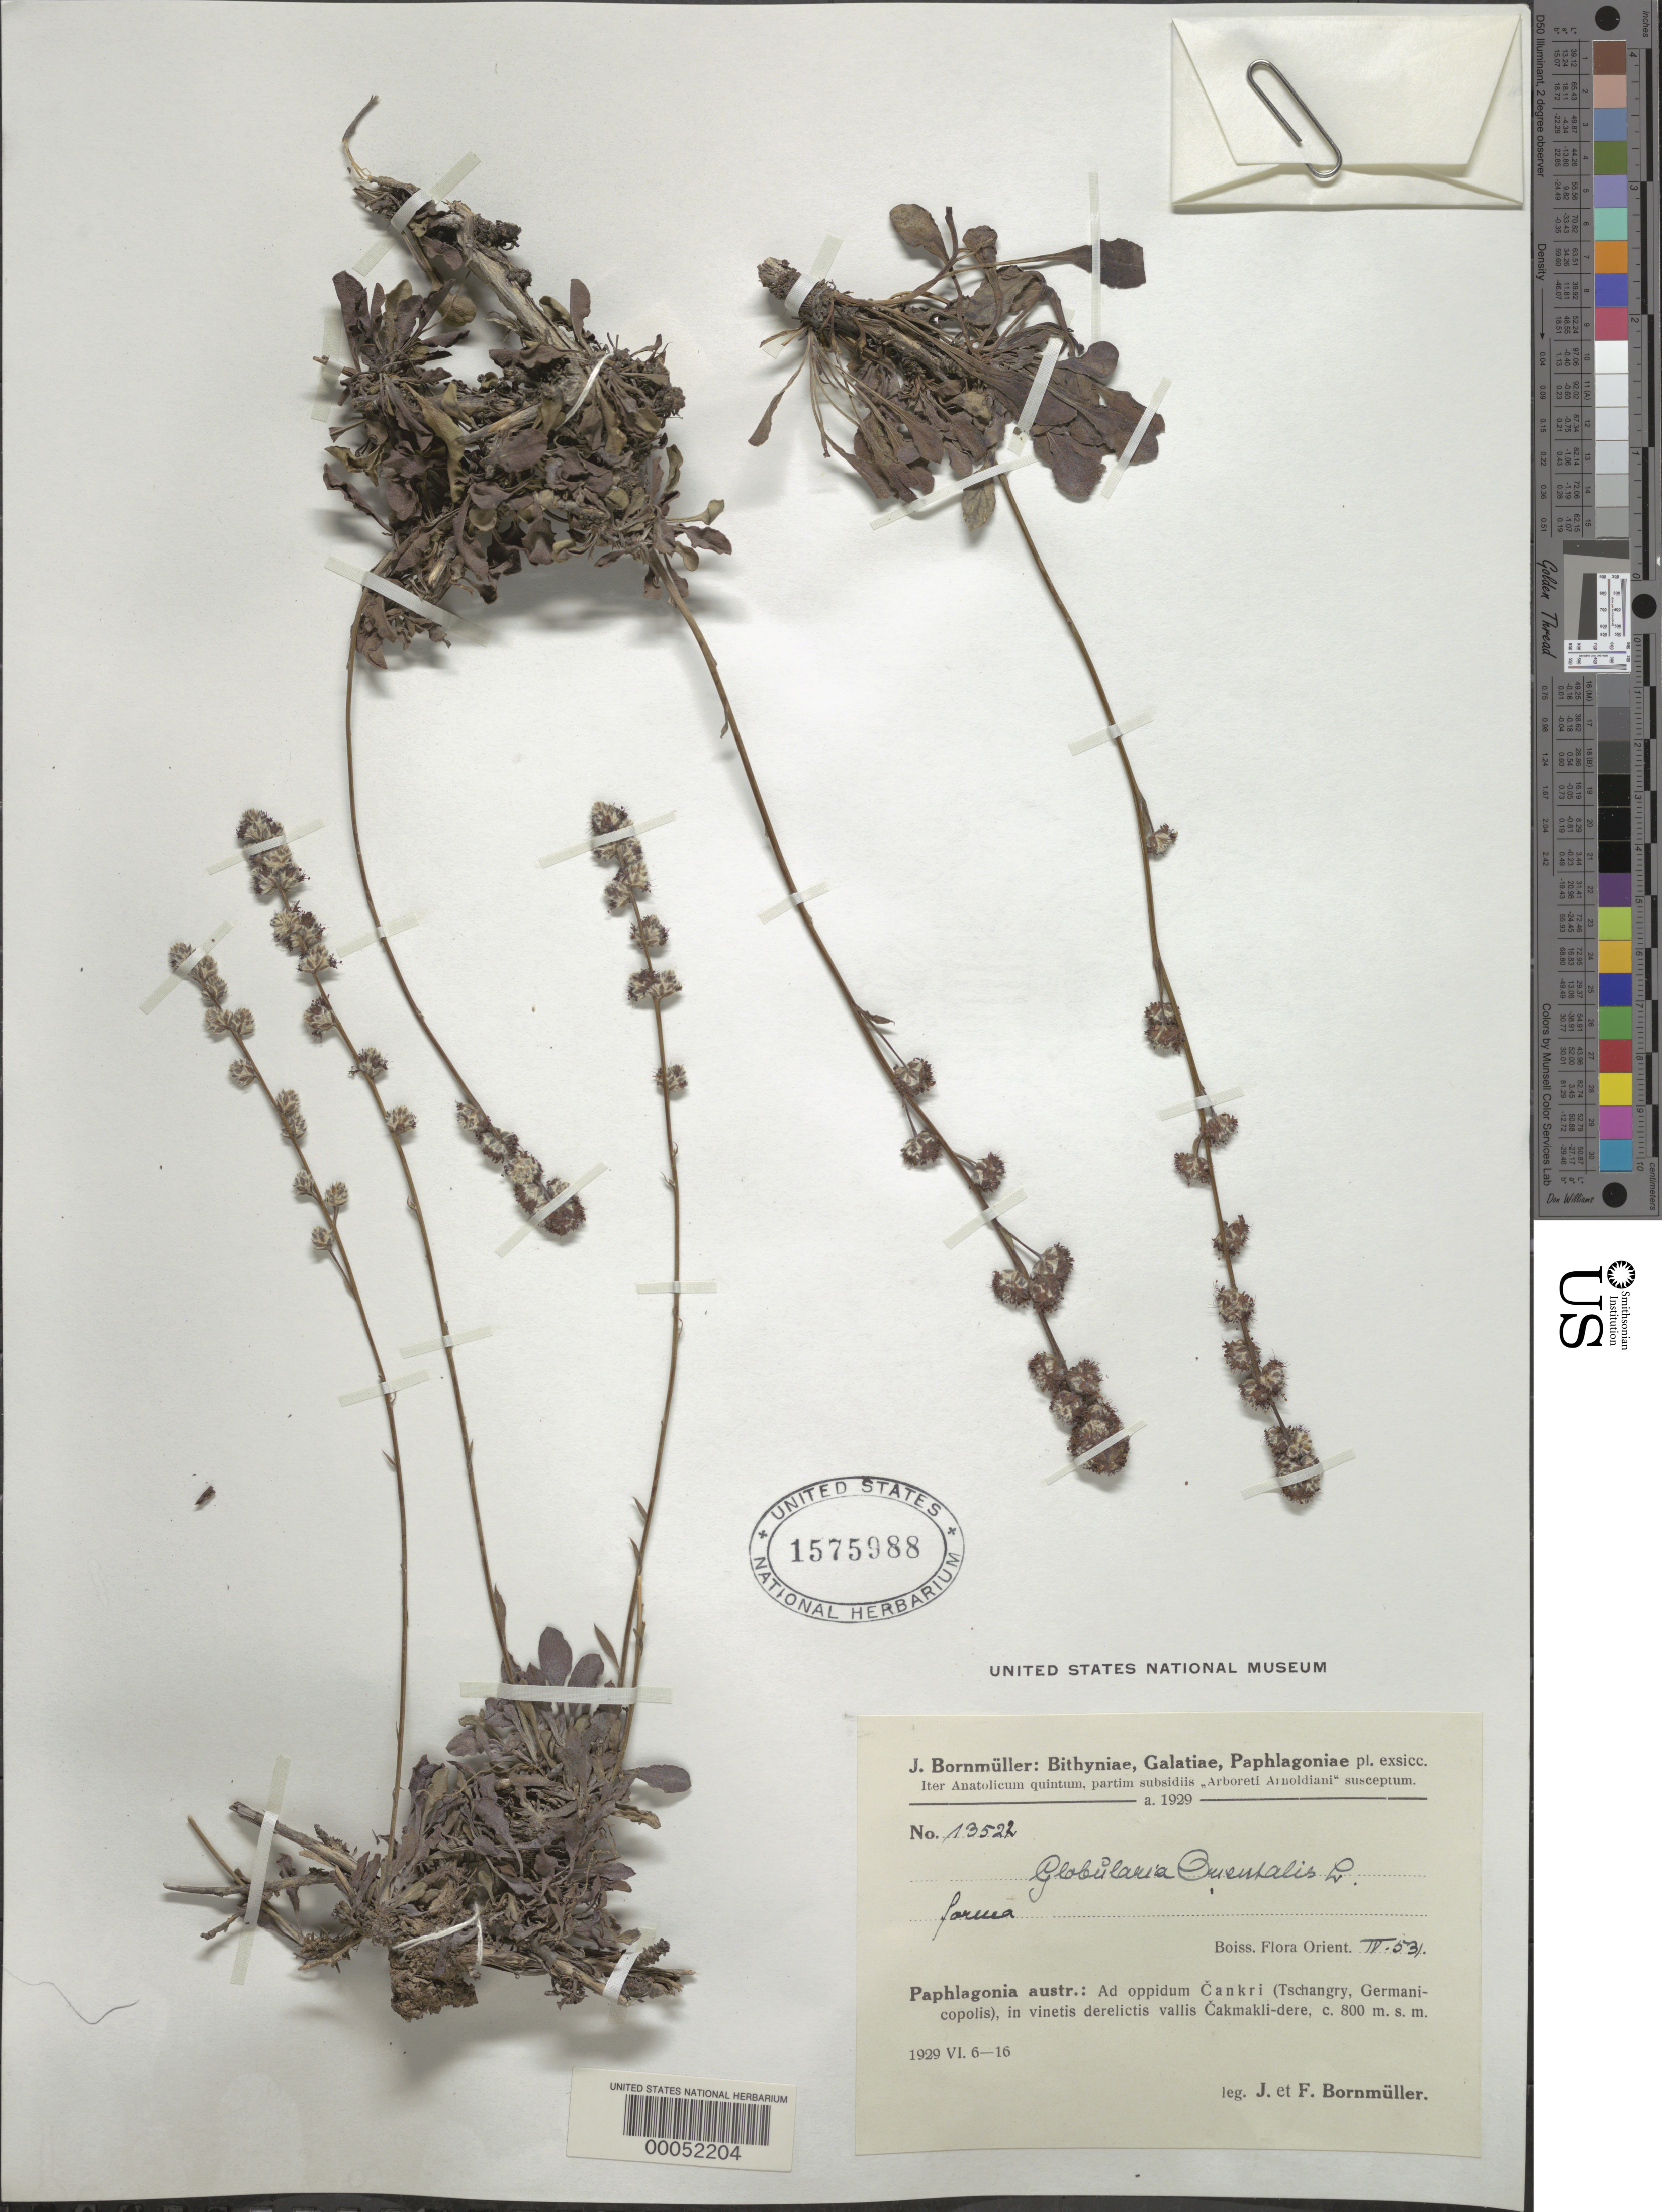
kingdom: Plantae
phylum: Tracheophyta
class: Magnoliopsida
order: Lamiales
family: Plantaginaceae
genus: Globularia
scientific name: Globularia orientalis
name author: L.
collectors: J. Bornmüller & F. Bornmueller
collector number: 13522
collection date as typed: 16 Jun 1929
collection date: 1929-06-16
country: Turkey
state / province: Cankiri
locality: Germanicopolis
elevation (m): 800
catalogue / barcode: US 1575988